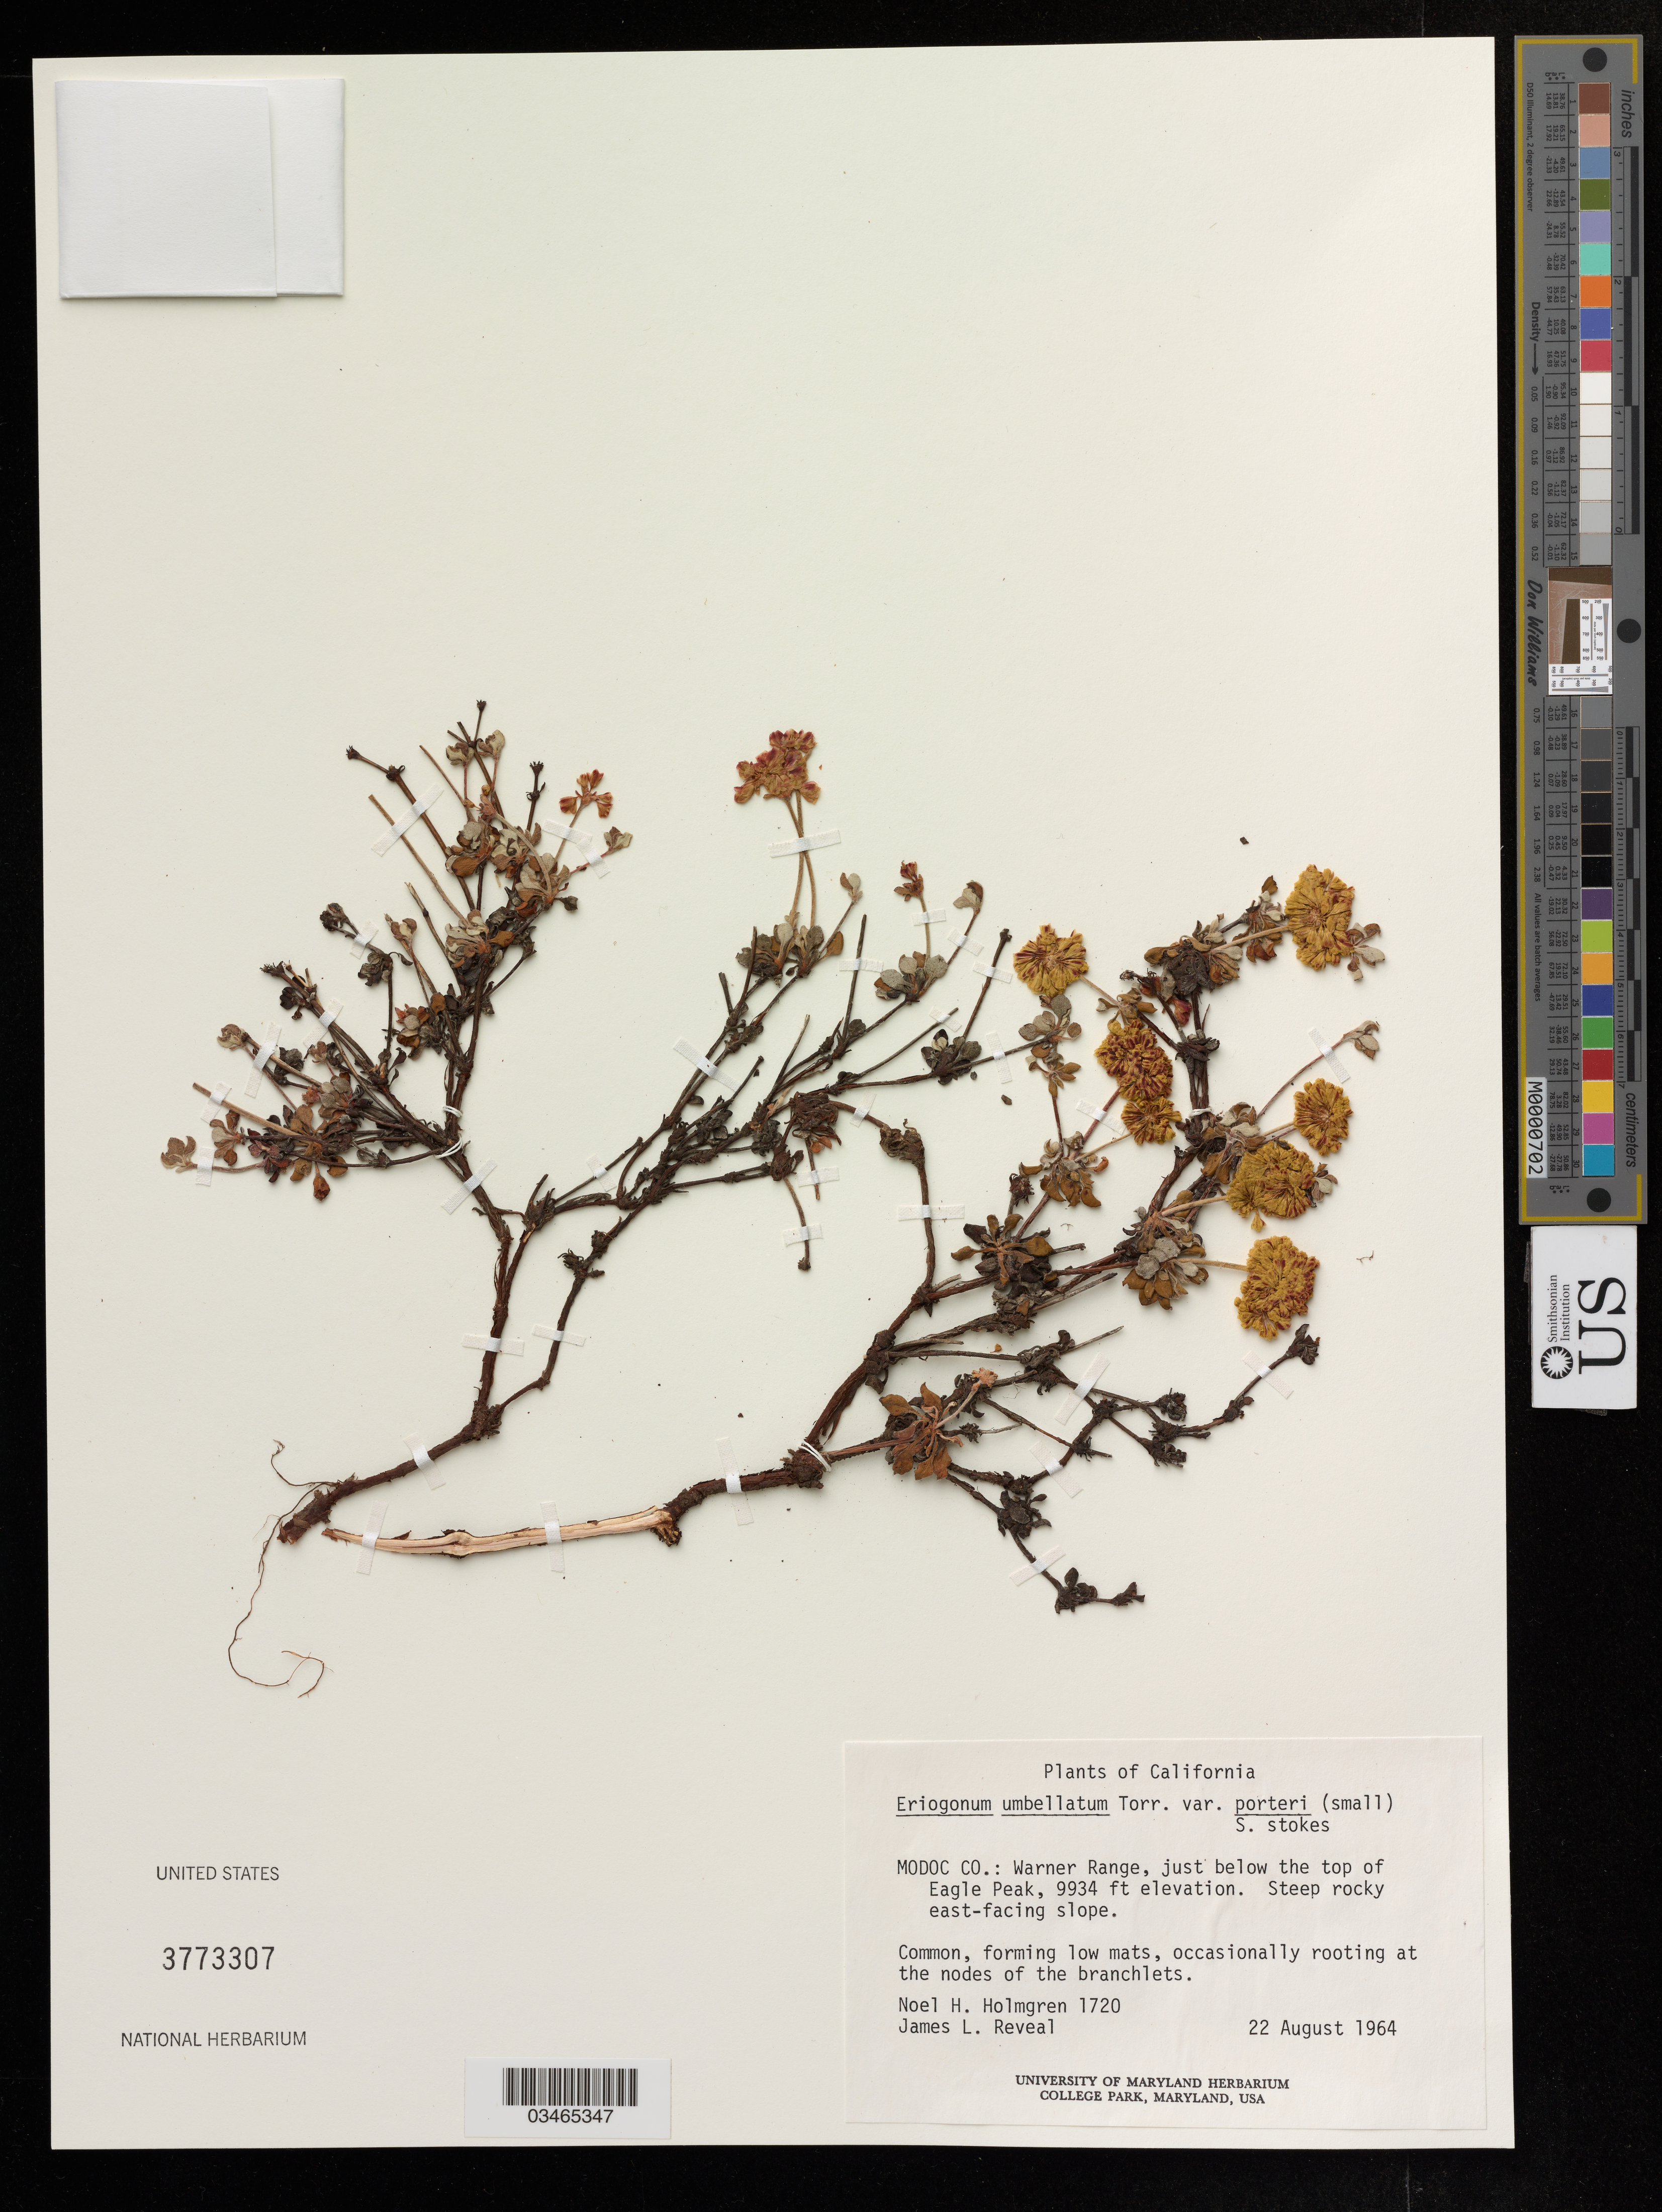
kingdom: Plantae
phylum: Tracheophyta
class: Magnoliopsida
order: Caryophyllales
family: Polygonaceae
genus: Eriogonum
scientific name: Eriogonum umbellatum var. porteri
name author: (Small) S. Stokes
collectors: N. H. Holmgren & J. L. Reveal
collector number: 1720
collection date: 1964-08-22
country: United States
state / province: California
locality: Modoc Co.: Warner Range, just below the top of Eagle Peak.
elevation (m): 3028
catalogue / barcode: US 3773307